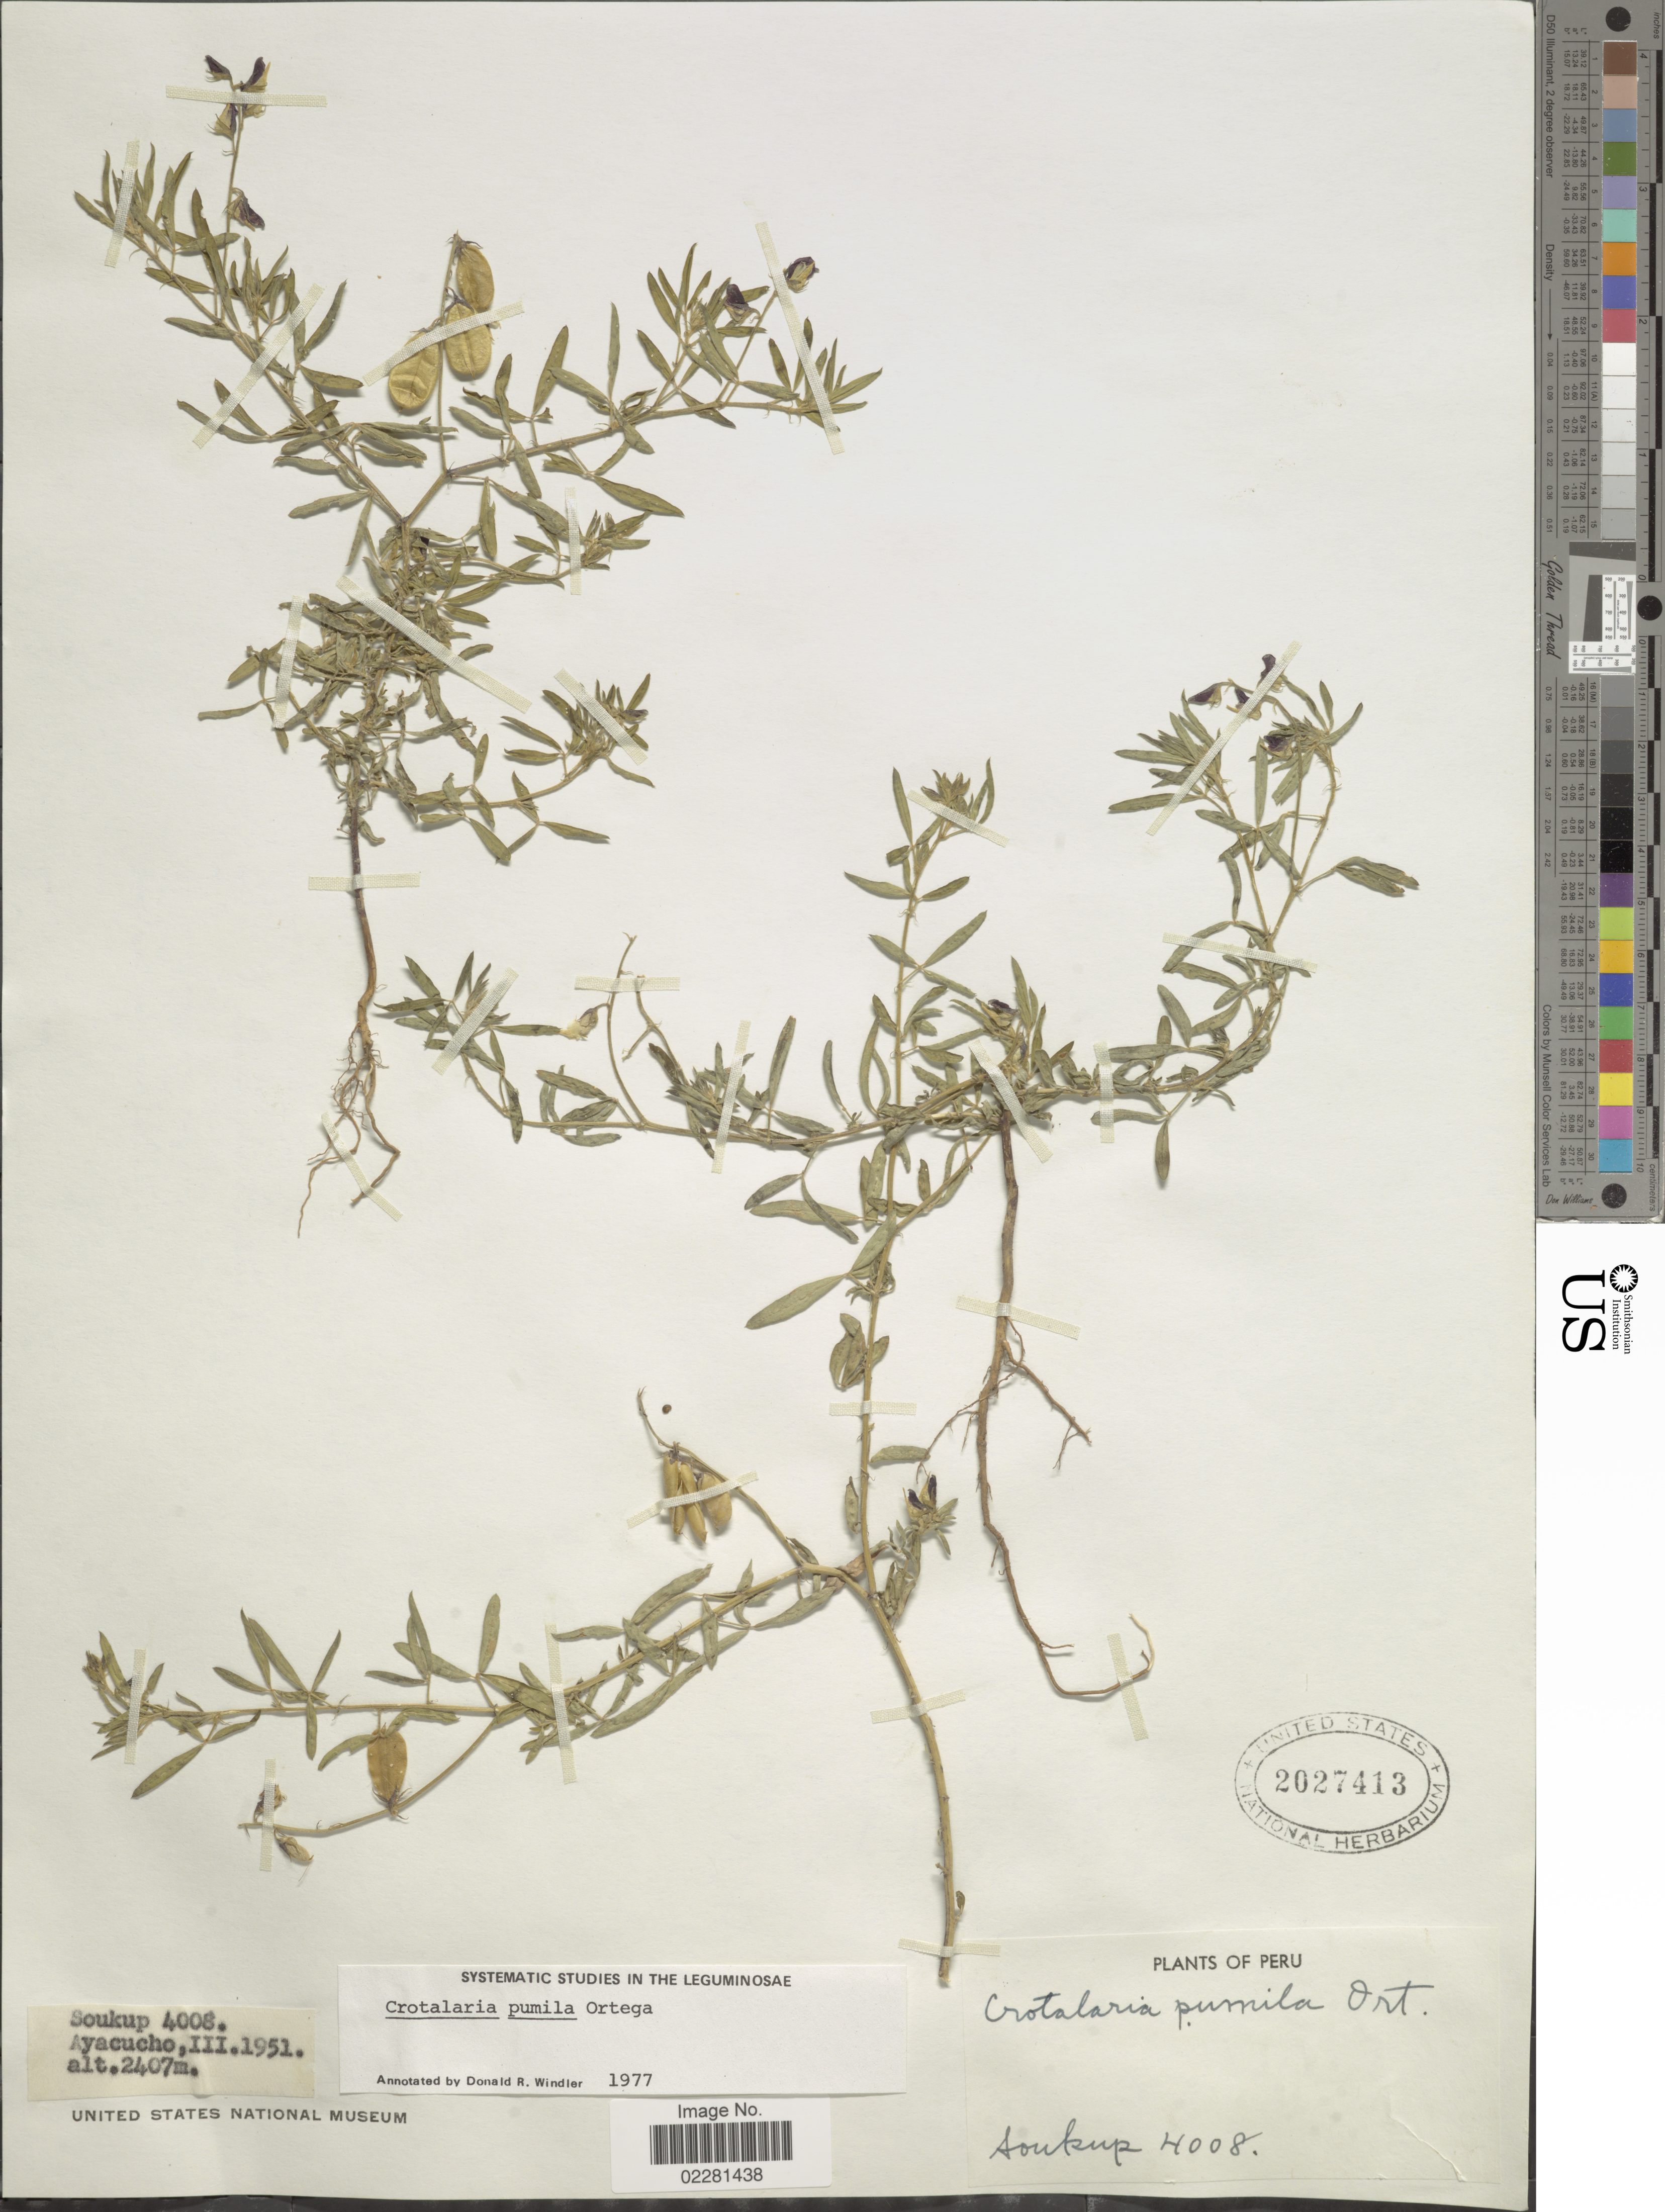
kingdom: Plantae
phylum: Tracheophyta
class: Magnoliopsida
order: Fabales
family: Fabaceae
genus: Crotalaria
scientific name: Crotalaria pumila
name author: Ortega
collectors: -- Soukup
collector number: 4008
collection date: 1951-03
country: Peru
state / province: Ayacucho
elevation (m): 2407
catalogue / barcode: US 2027413